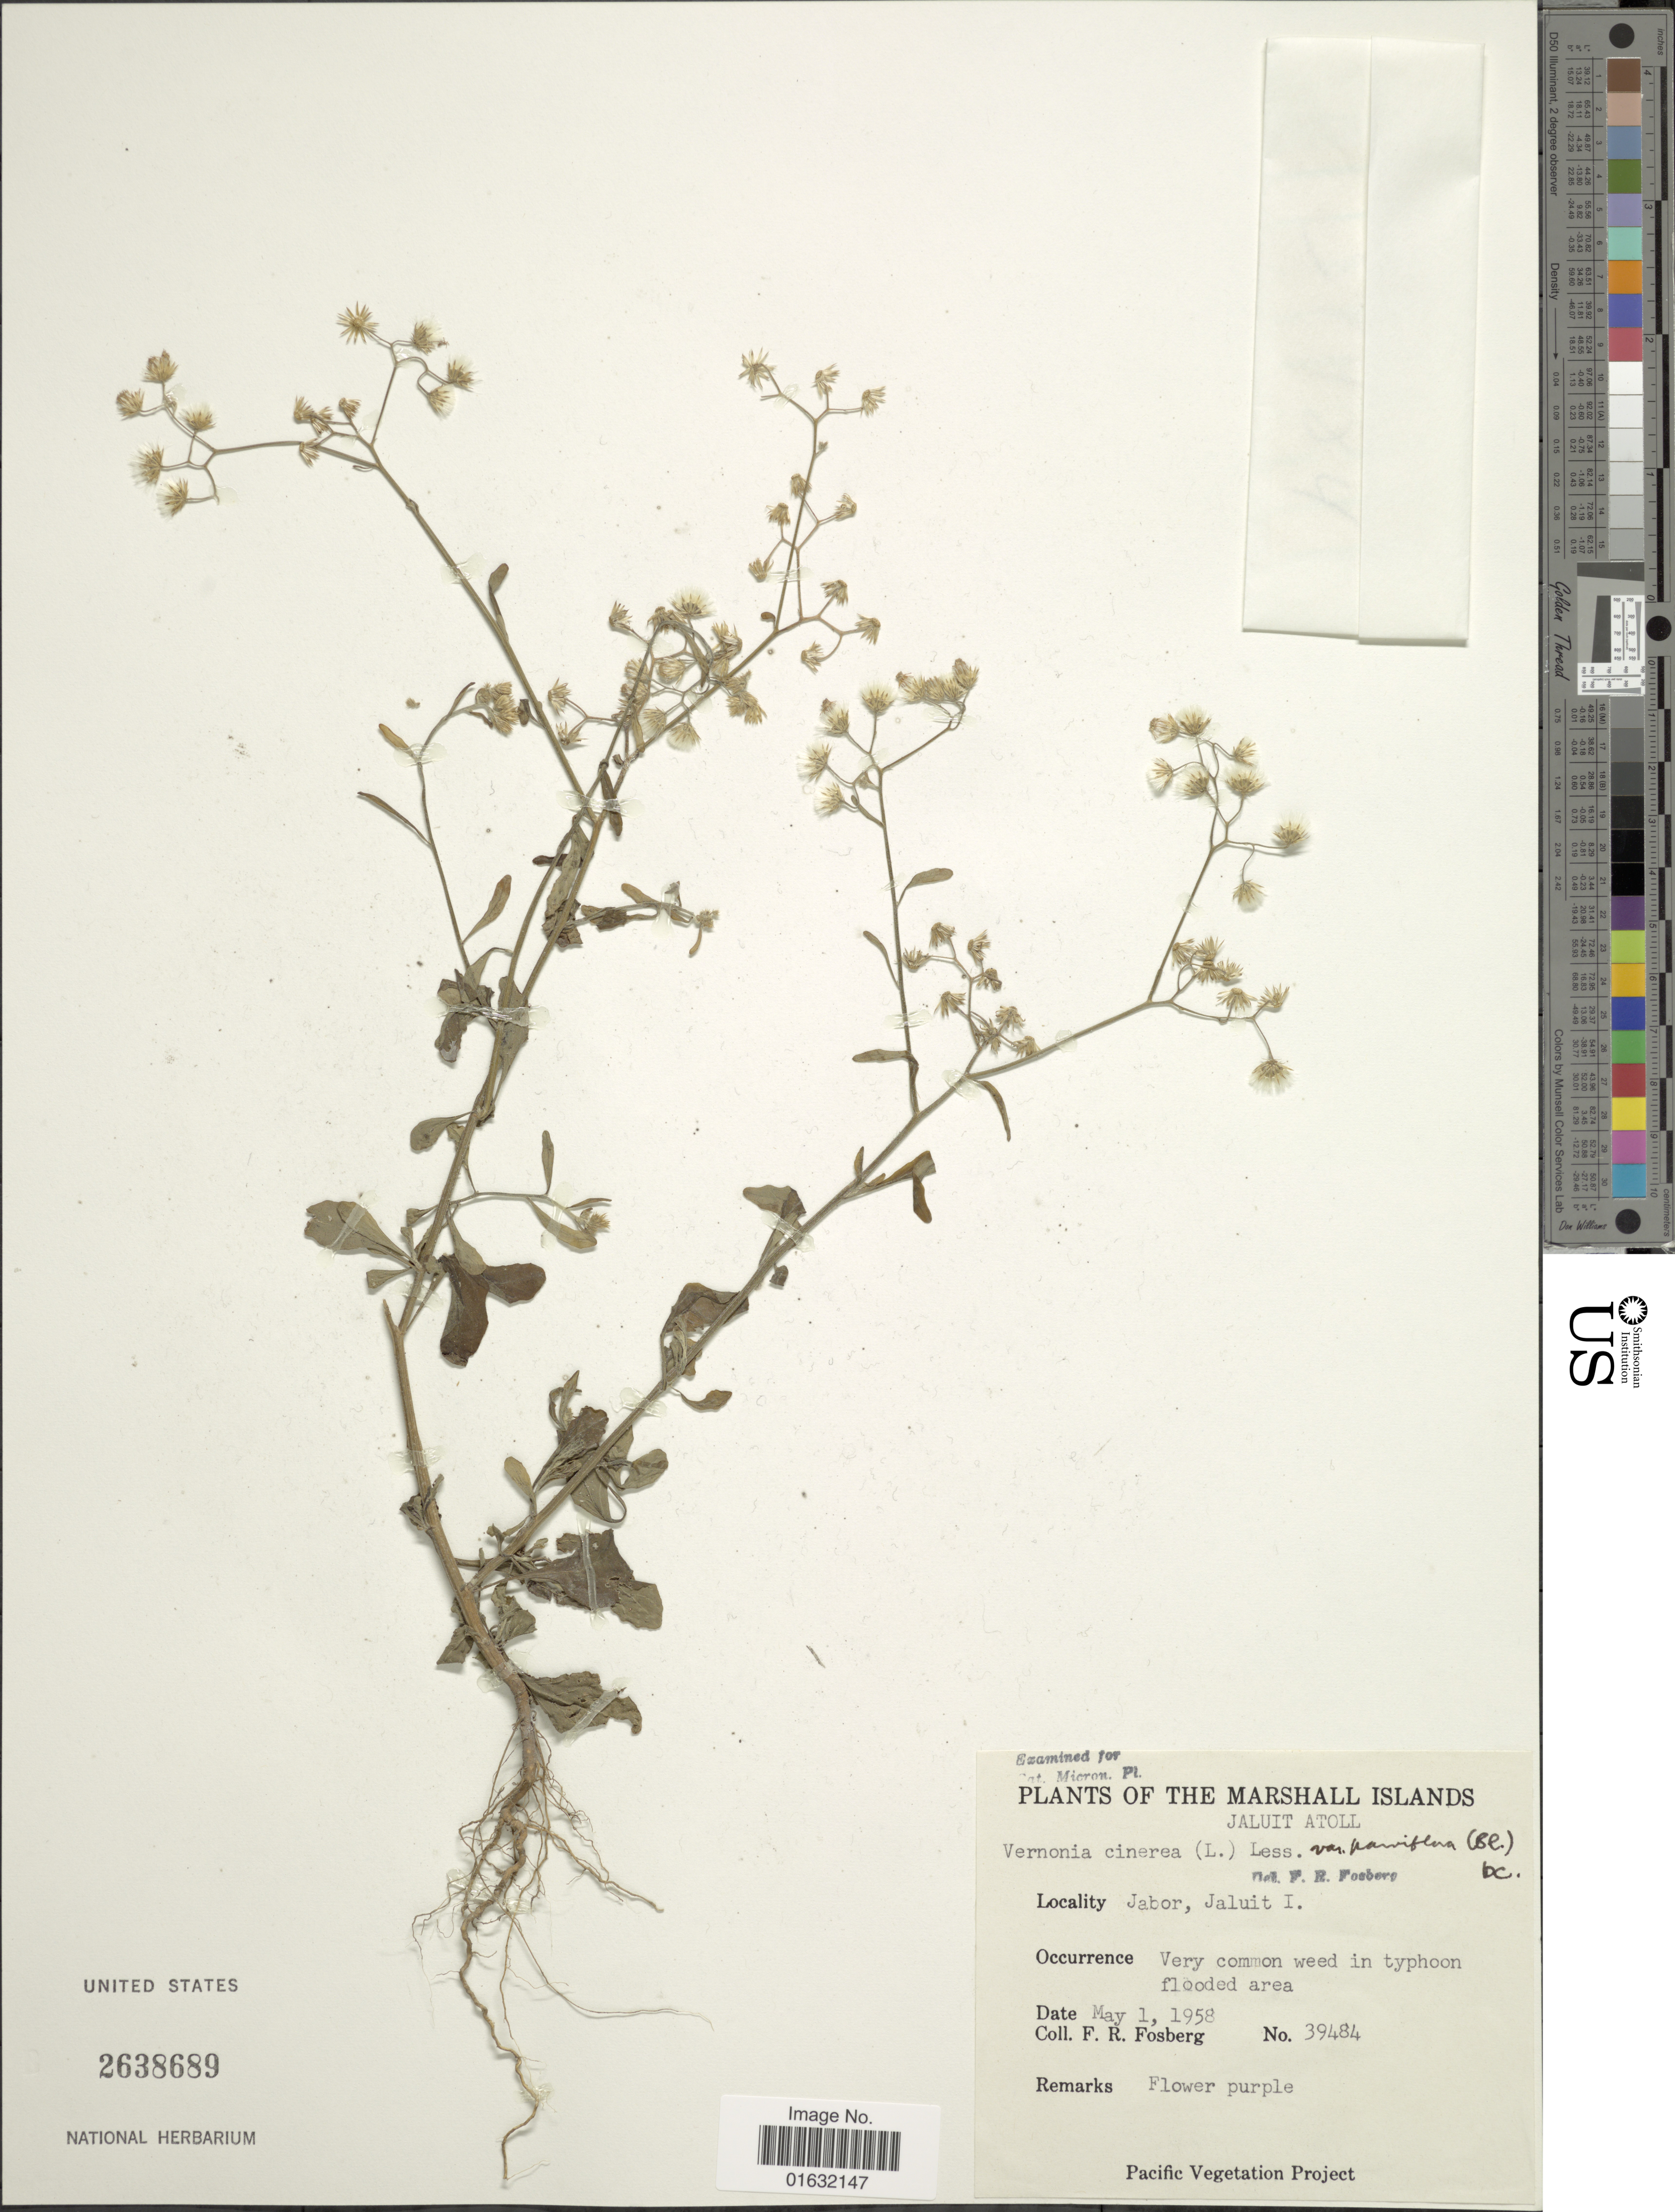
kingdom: Plantae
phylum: Tracheophyta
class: Magnoliopsida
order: Asterales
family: Asteraceae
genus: Cyanthillium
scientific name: Cyanthillium cinereum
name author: (L.) H. Rob.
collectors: F. R. Fosberg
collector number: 39484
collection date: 1958-05-01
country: Marshall Islands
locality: The Marshall Islands, Jaluit Atoll, Jabor, Jaluit I.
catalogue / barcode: US 2638689